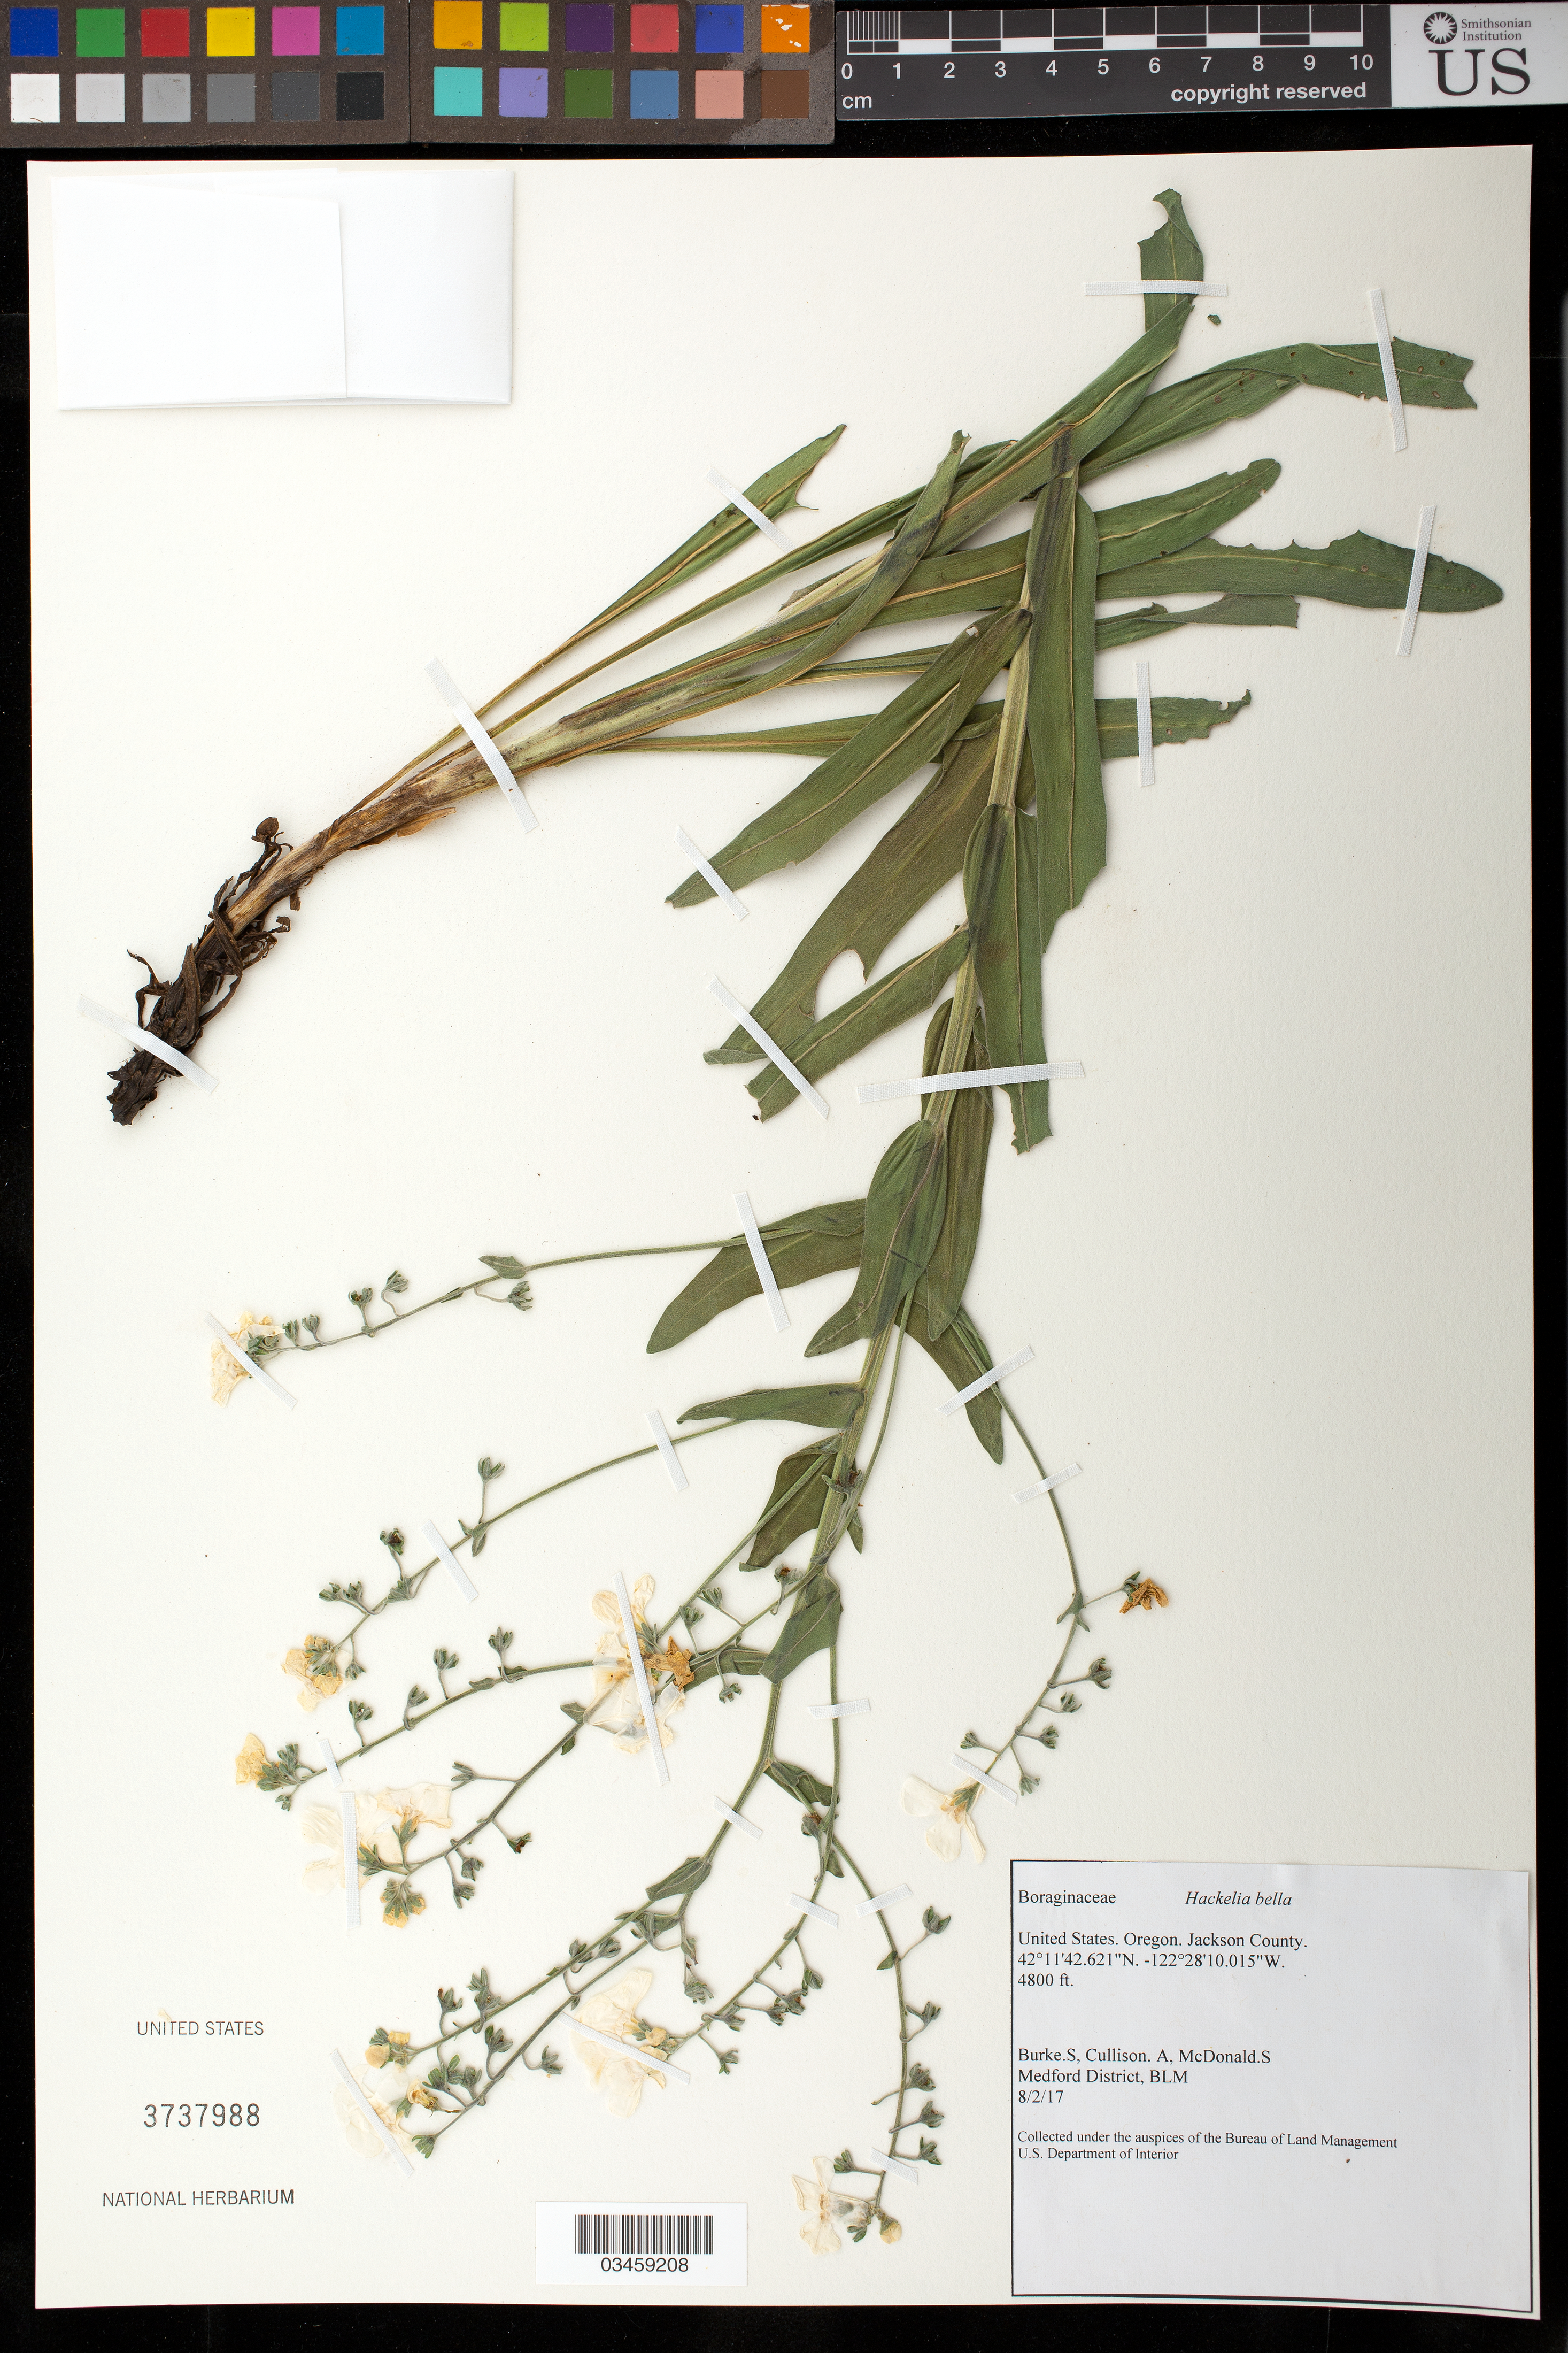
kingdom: Plantae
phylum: Tracheophyta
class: Magnoliopsida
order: Boraginales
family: Boraginaceae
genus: Hackelia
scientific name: Hackelia bella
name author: (J.F. Macbr.) I.M. Johnst.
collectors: S. Burke, A. Cullison & S. McDonald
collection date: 2017-08-02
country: United States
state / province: Oregon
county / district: Jackson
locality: Medford District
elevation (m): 1463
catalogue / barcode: US 3737988